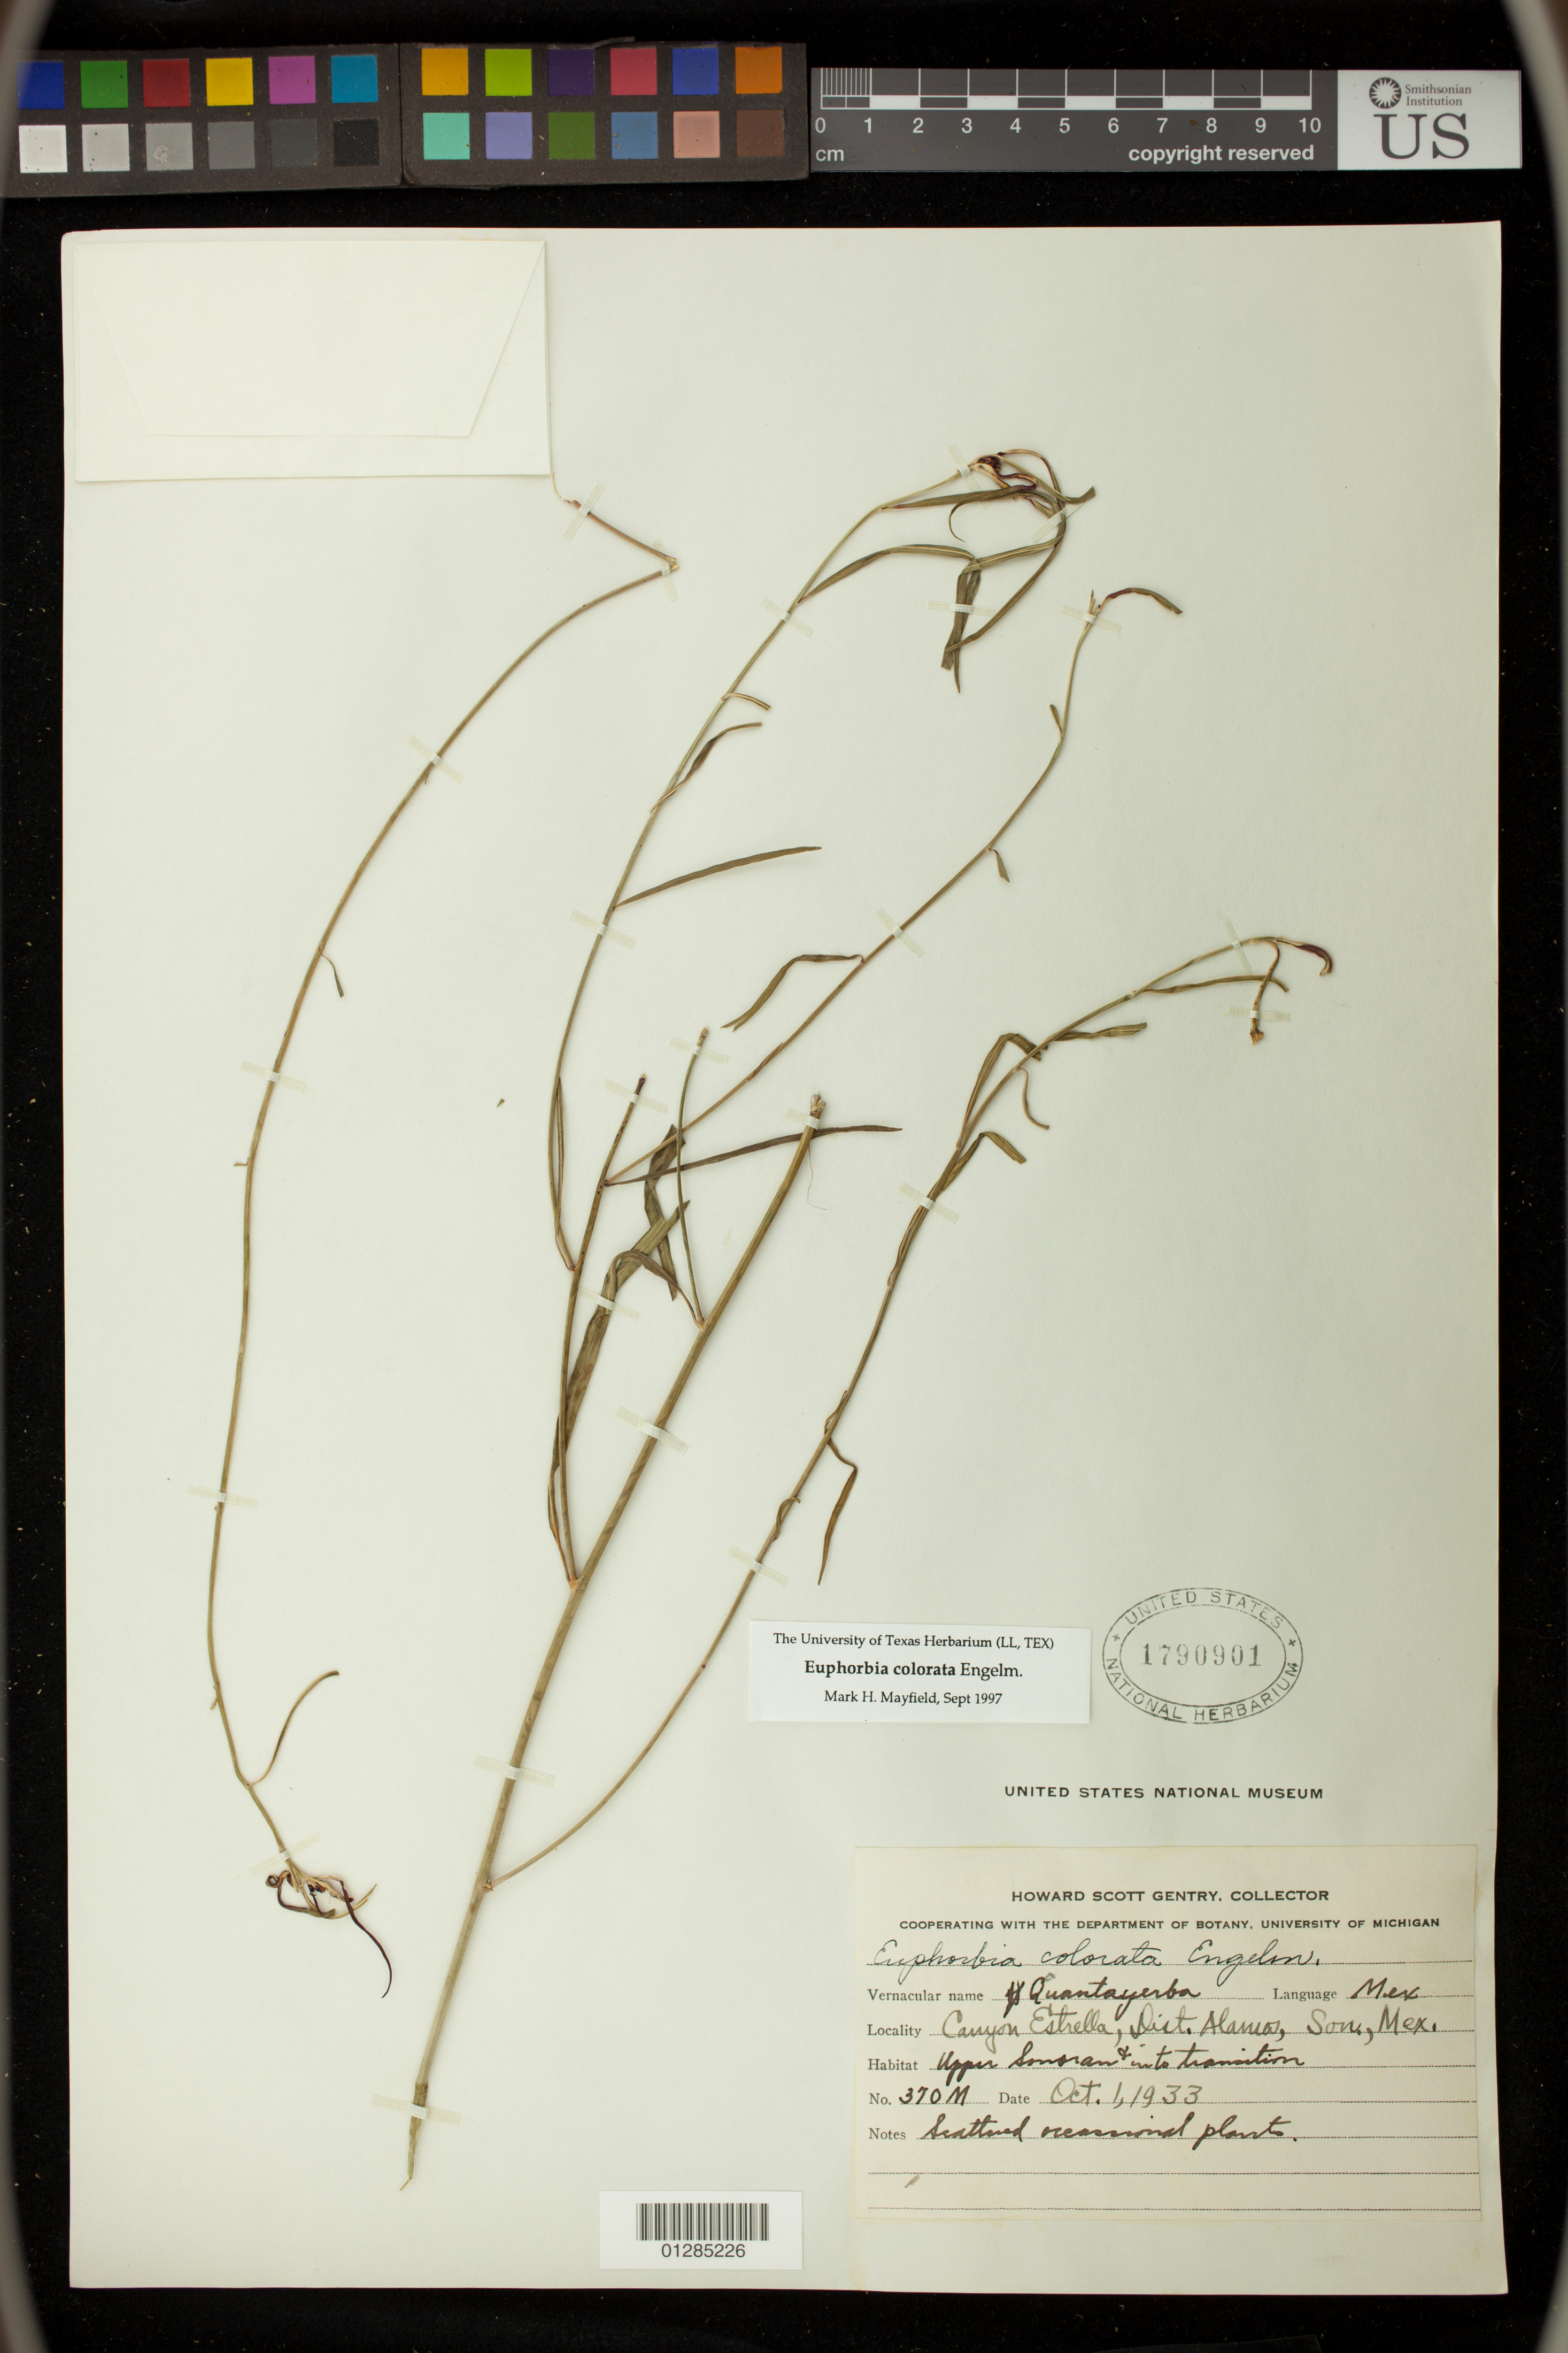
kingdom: Plantae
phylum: Tracheophyta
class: Magnoliopsida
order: Malpighiales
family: Euphorbiaceae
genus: Euphorbia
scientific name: Euphorbia colorata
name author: Engelm.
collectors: H. S. Gentry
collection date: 1933-10-01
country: Mexico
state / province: Sonora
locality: Canyon Estrella, Alamos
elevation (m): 370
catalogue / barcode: US 1790901